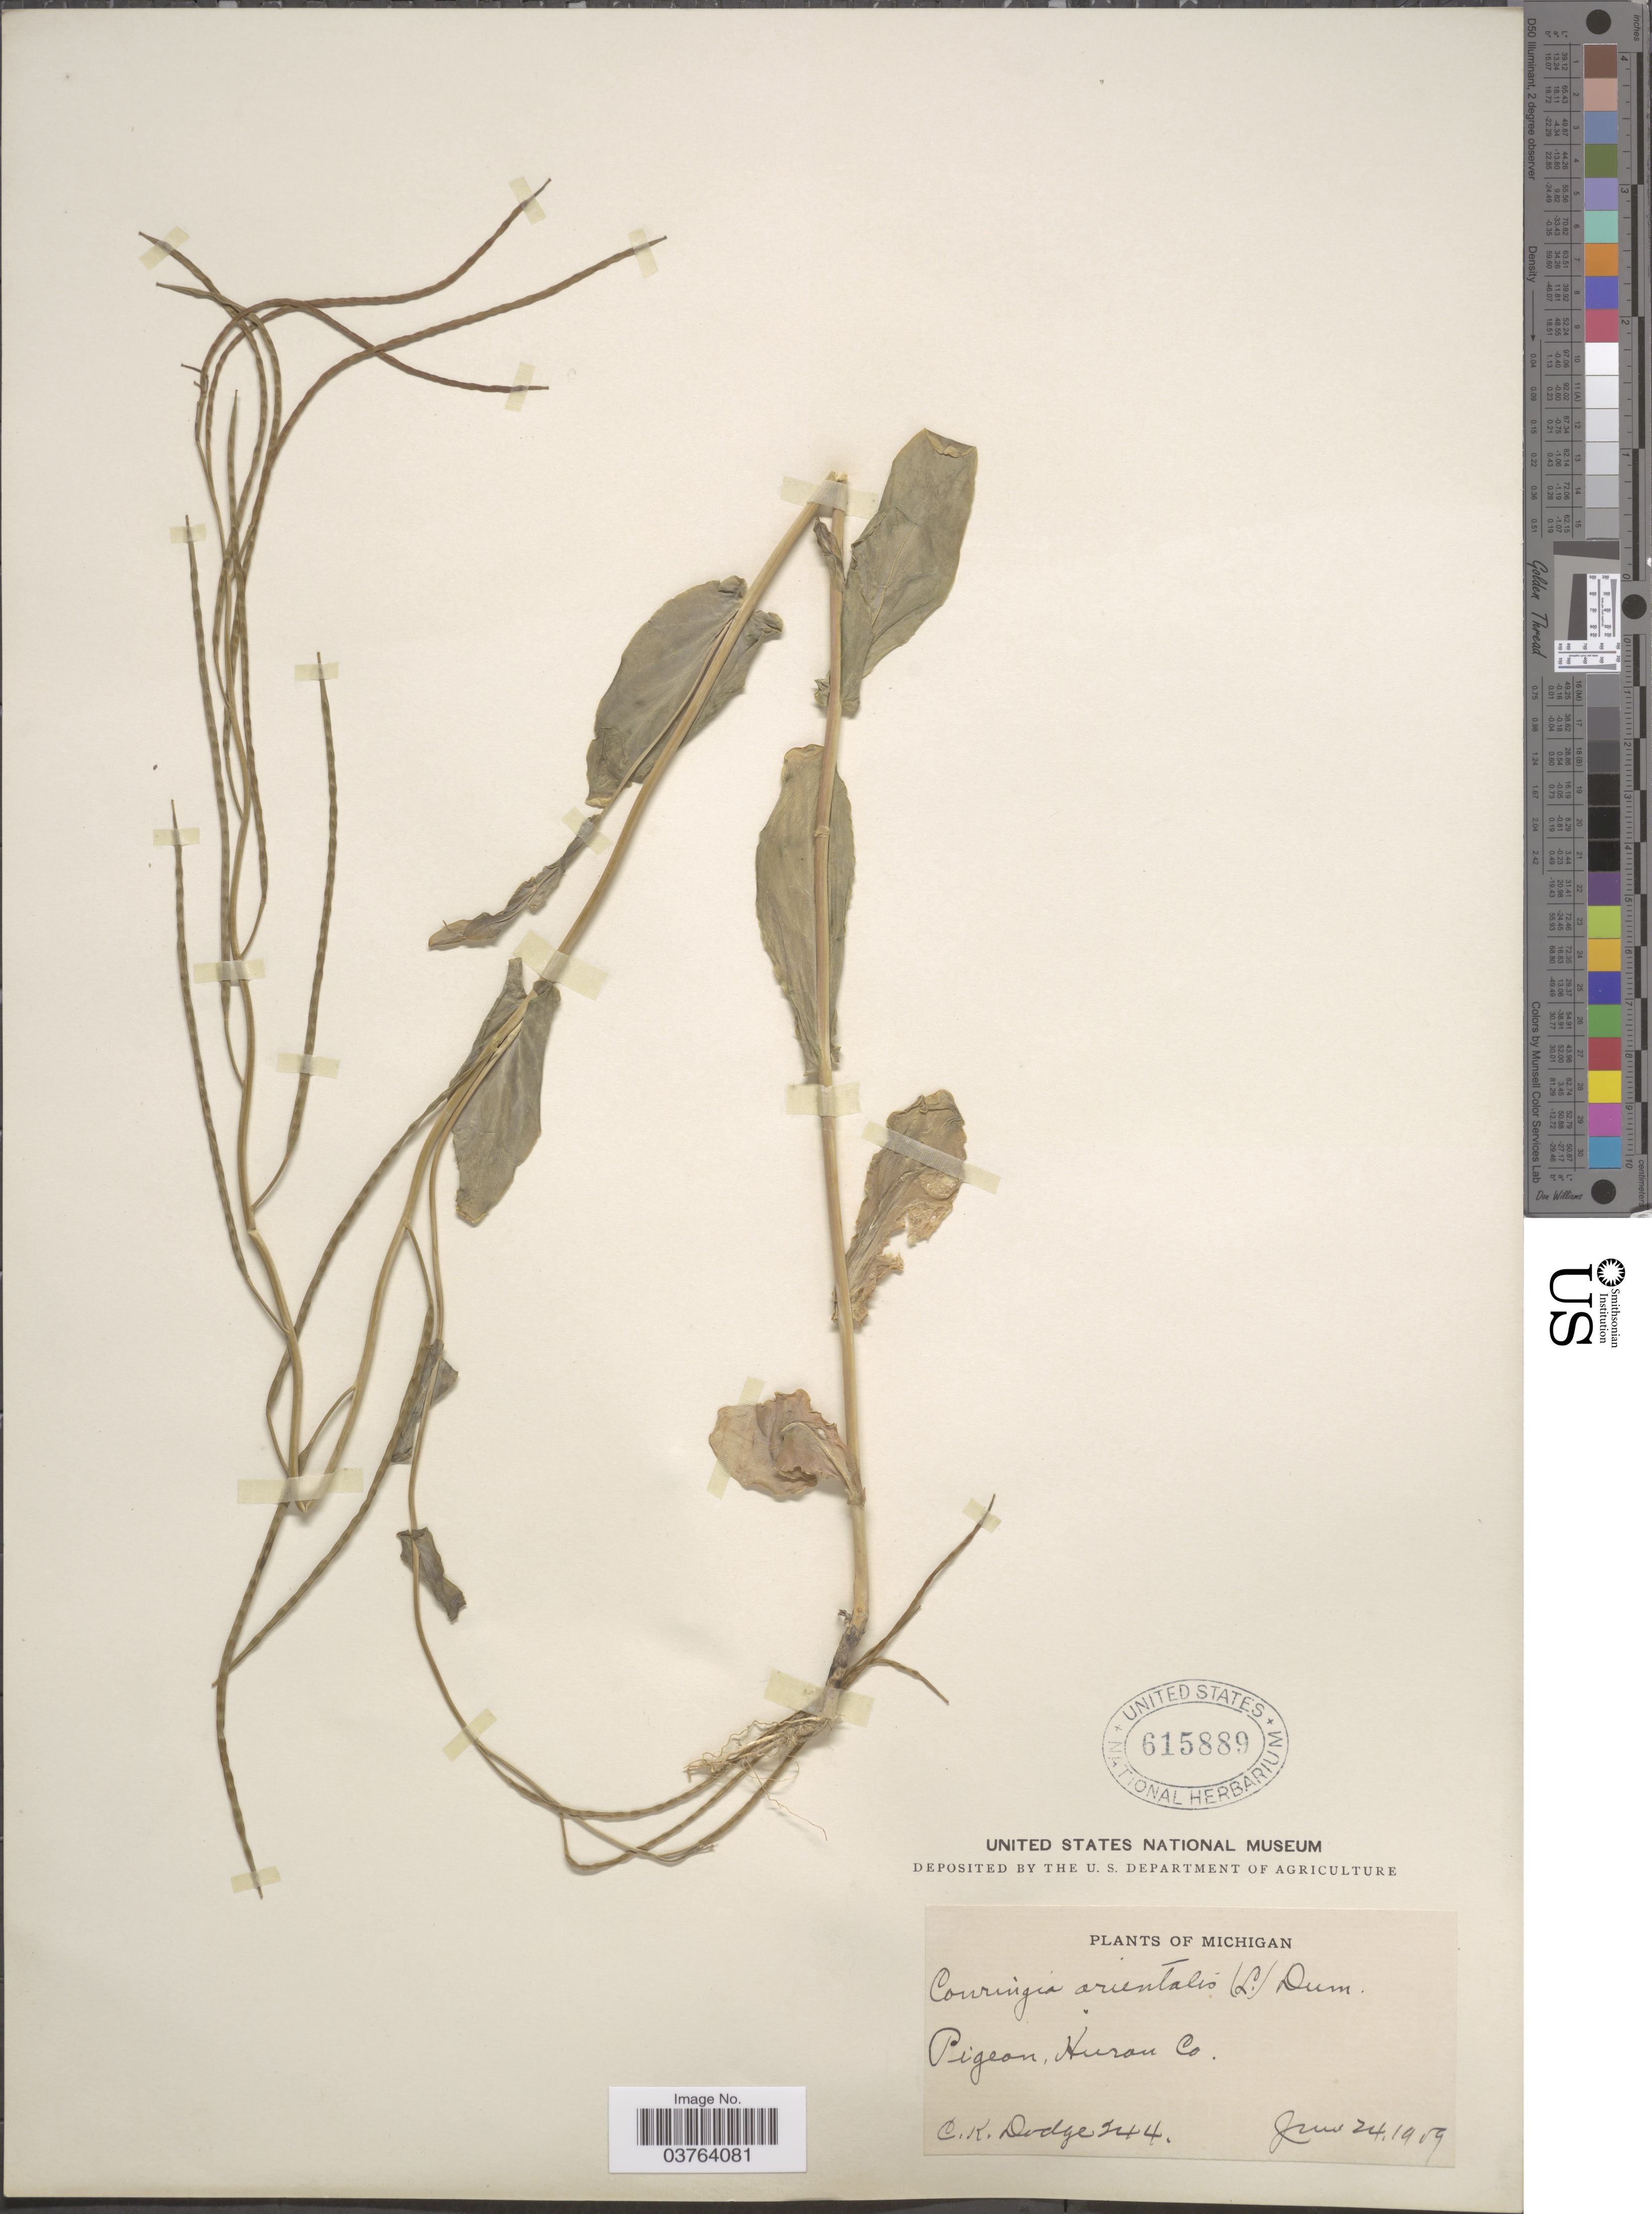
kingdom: Plantae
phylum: Tracheophyta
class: Magnoliopsida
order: Brassicales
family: Brassicaceae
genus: Conringia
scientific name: Conringia orientalis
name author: (L.) C. Presl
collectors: C. Dodge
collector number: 244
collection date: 1909-06-24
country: United States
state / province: Michigan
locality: Pigeon, Huron Co.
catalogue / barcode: US 615889